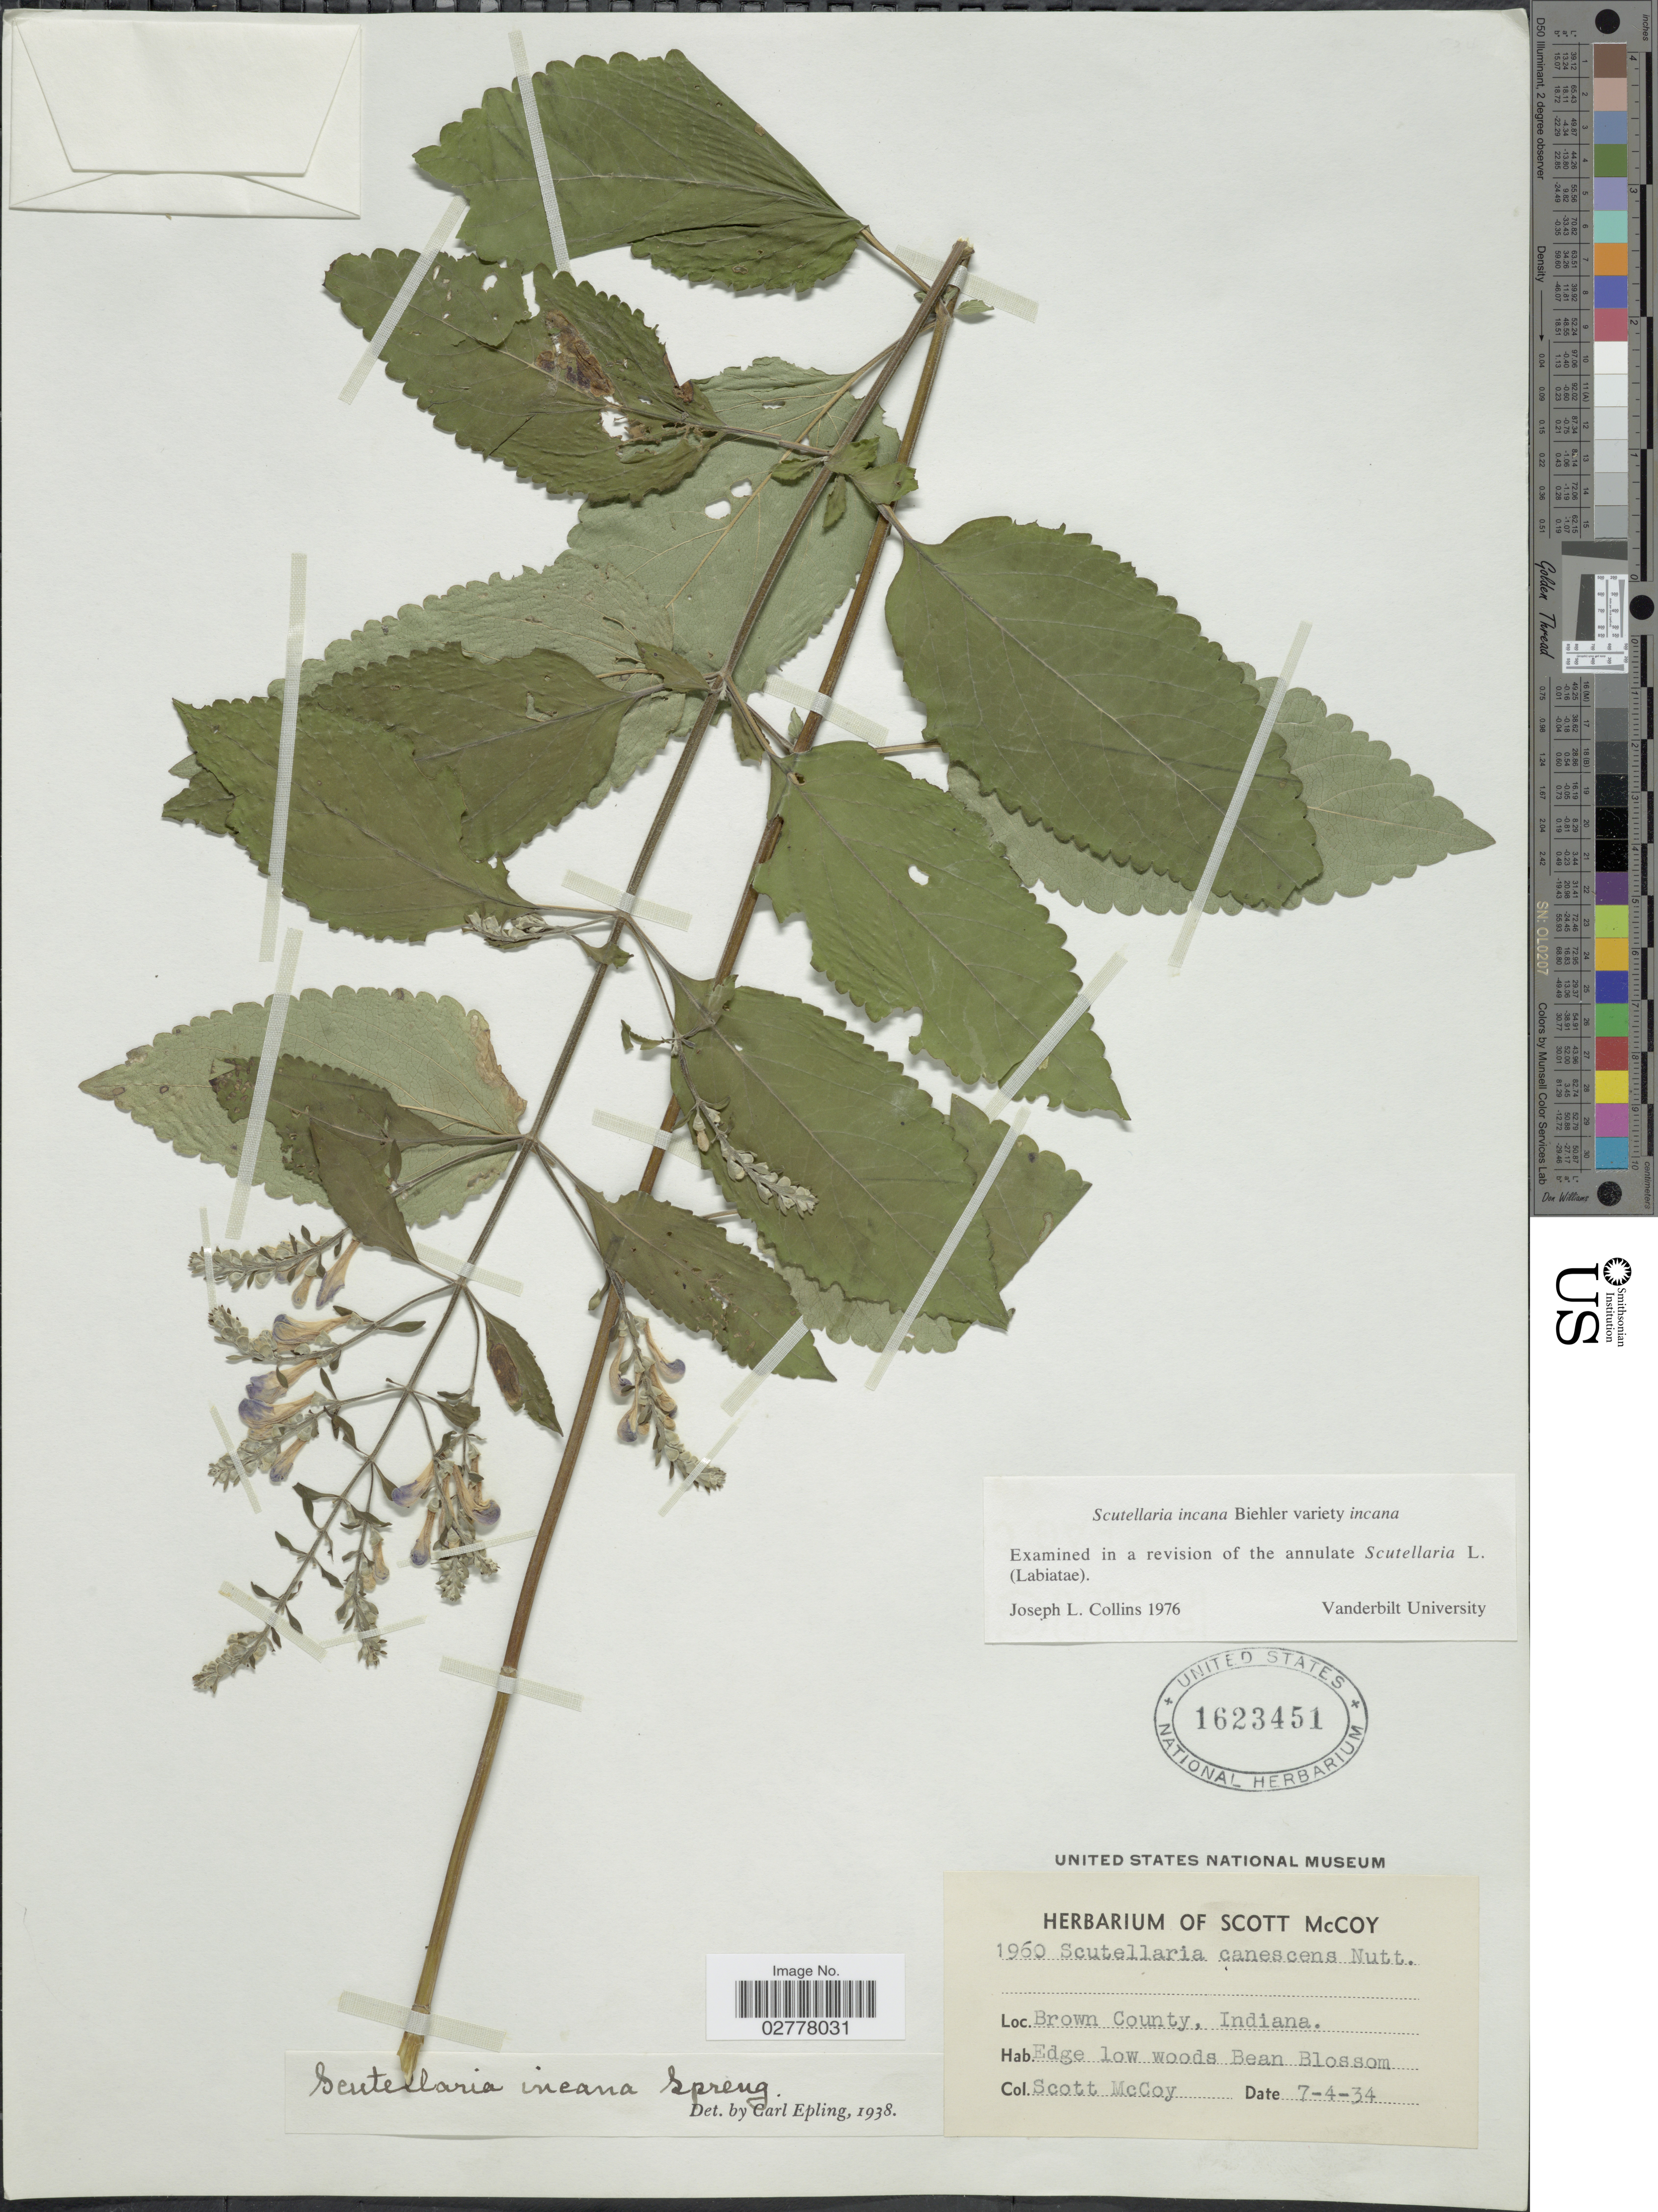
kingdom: Plantae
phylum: Tracheophyta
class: Magnoliopsida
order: Lamiales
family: Lamiaceae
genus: Scutellaria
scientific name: Scutellaria incana var. incana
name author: Biehler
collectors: S. McCoy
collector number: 1960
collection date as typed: Transcribed d/m/y: 4/7/34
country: United States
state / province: Indiana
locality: Brown County. Edge low woods Bean Blossom.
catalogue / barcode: US 1623451